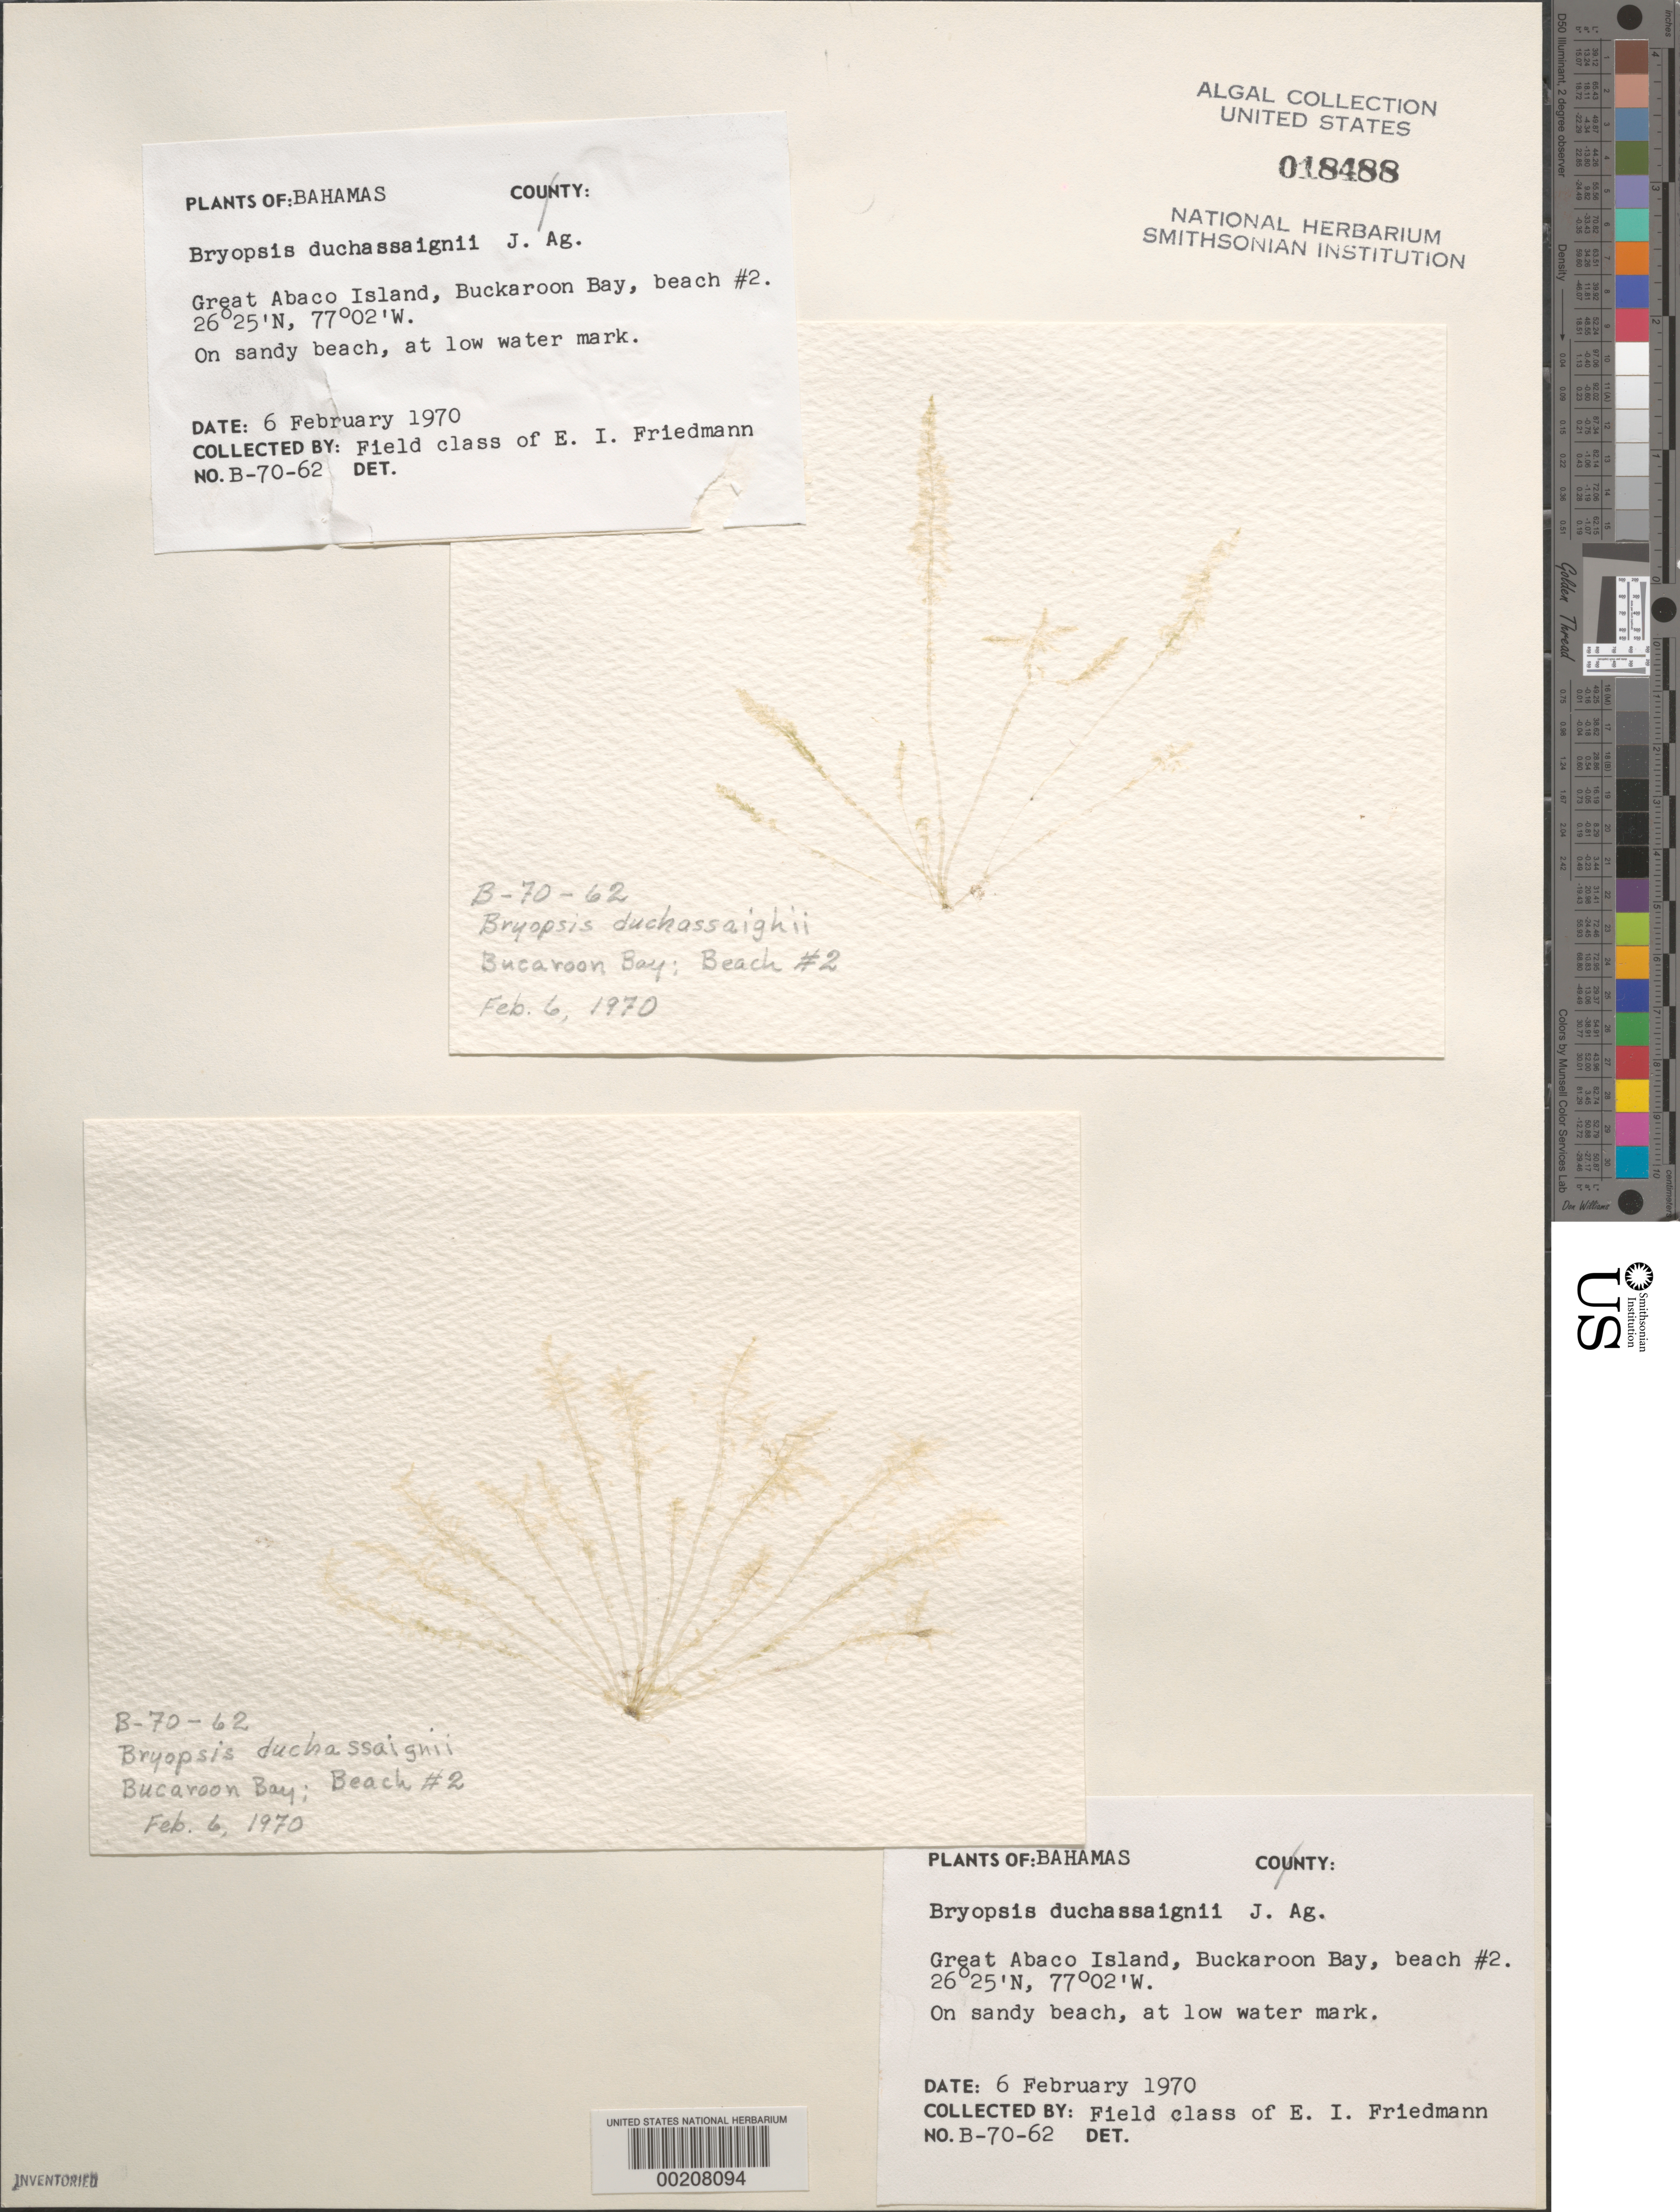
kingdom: Plantae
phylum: Chlorophyta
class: Ulvophyceae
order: Bryopsidales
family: Bryopsidaceae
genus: Trichosolen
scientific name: Trichosolen duchassaingii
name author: (J. Agardh) W.R. Taylor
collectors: E. Friedmann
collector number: B-70-62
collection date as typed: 06 Feb 1970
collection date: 1970-02-06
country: Bahamas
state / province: Abaco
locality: Buckaroon bay, great abaco island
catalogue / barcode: US 18488